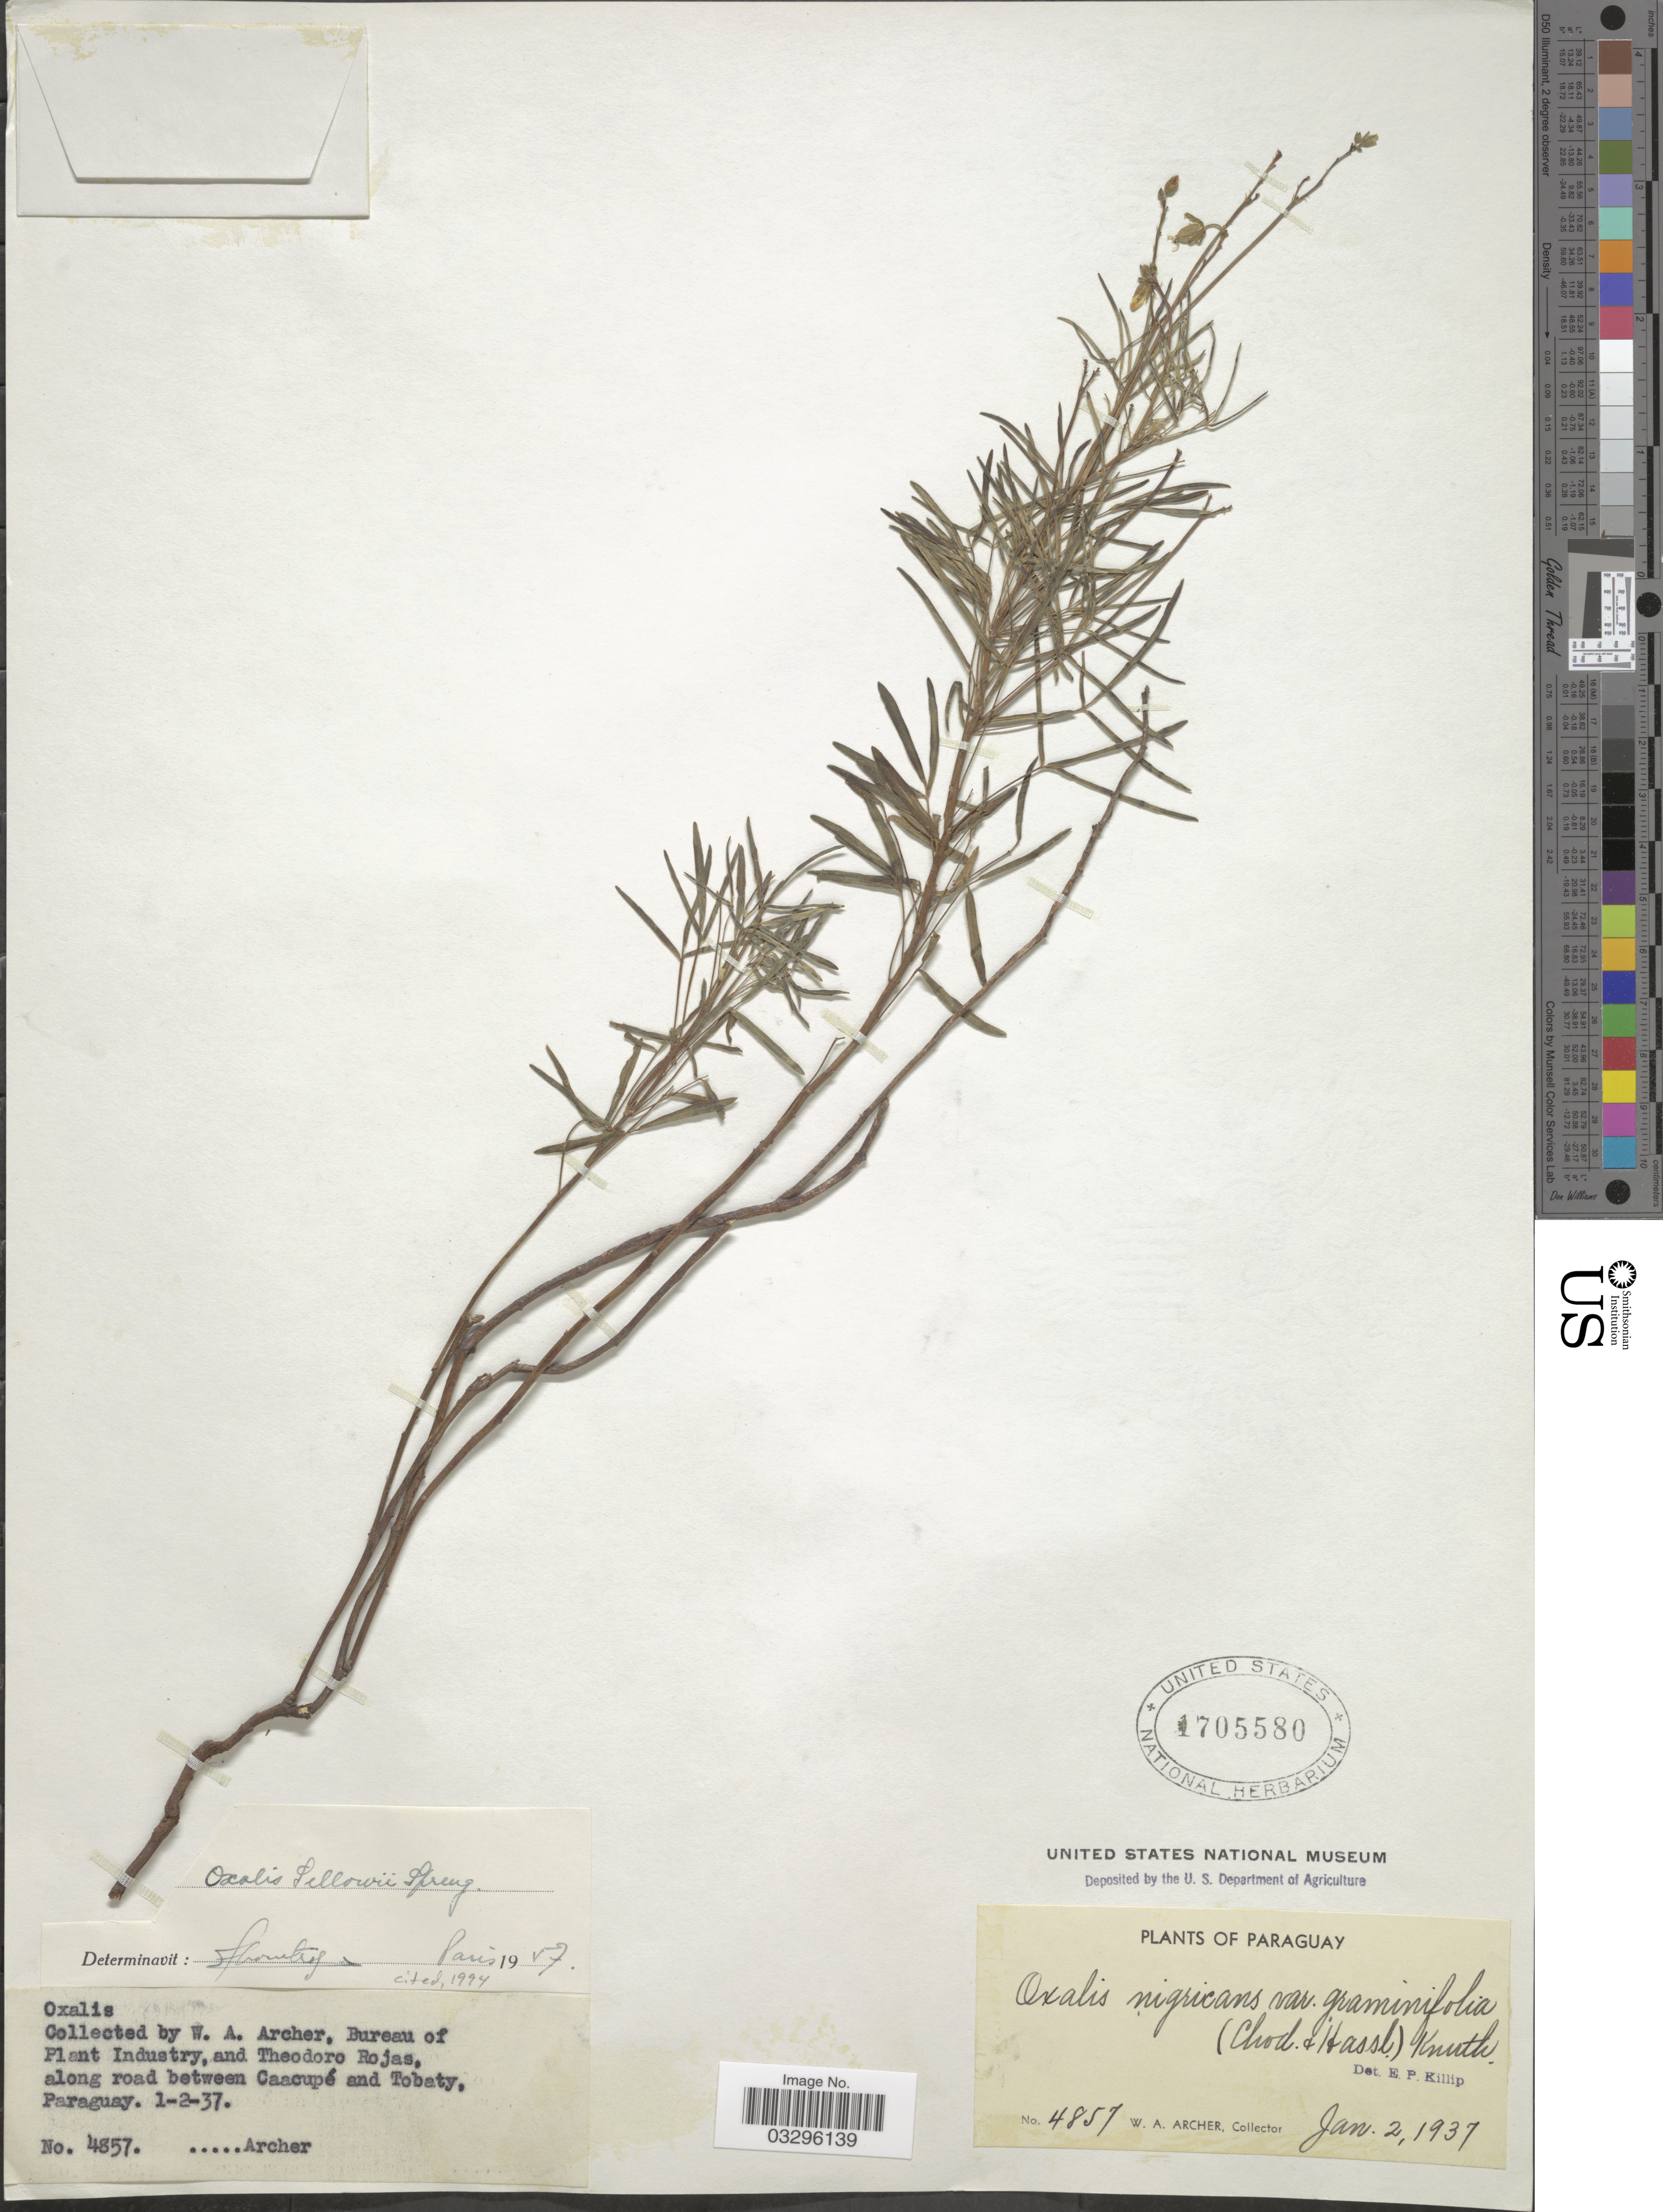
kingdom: Plantae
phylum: Tracheophyta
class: Magnoliopsida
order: Oxalidales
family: Oxalidaceae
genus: Oxalis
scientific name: Oxalis sellowii var. sellowii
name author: Spreng.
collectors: W. Archer & T. Rojas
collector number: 4857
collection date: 1937-01-02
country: Paraguay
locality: Along road between Caacupé and Tobaty.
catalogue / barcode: US 1705580